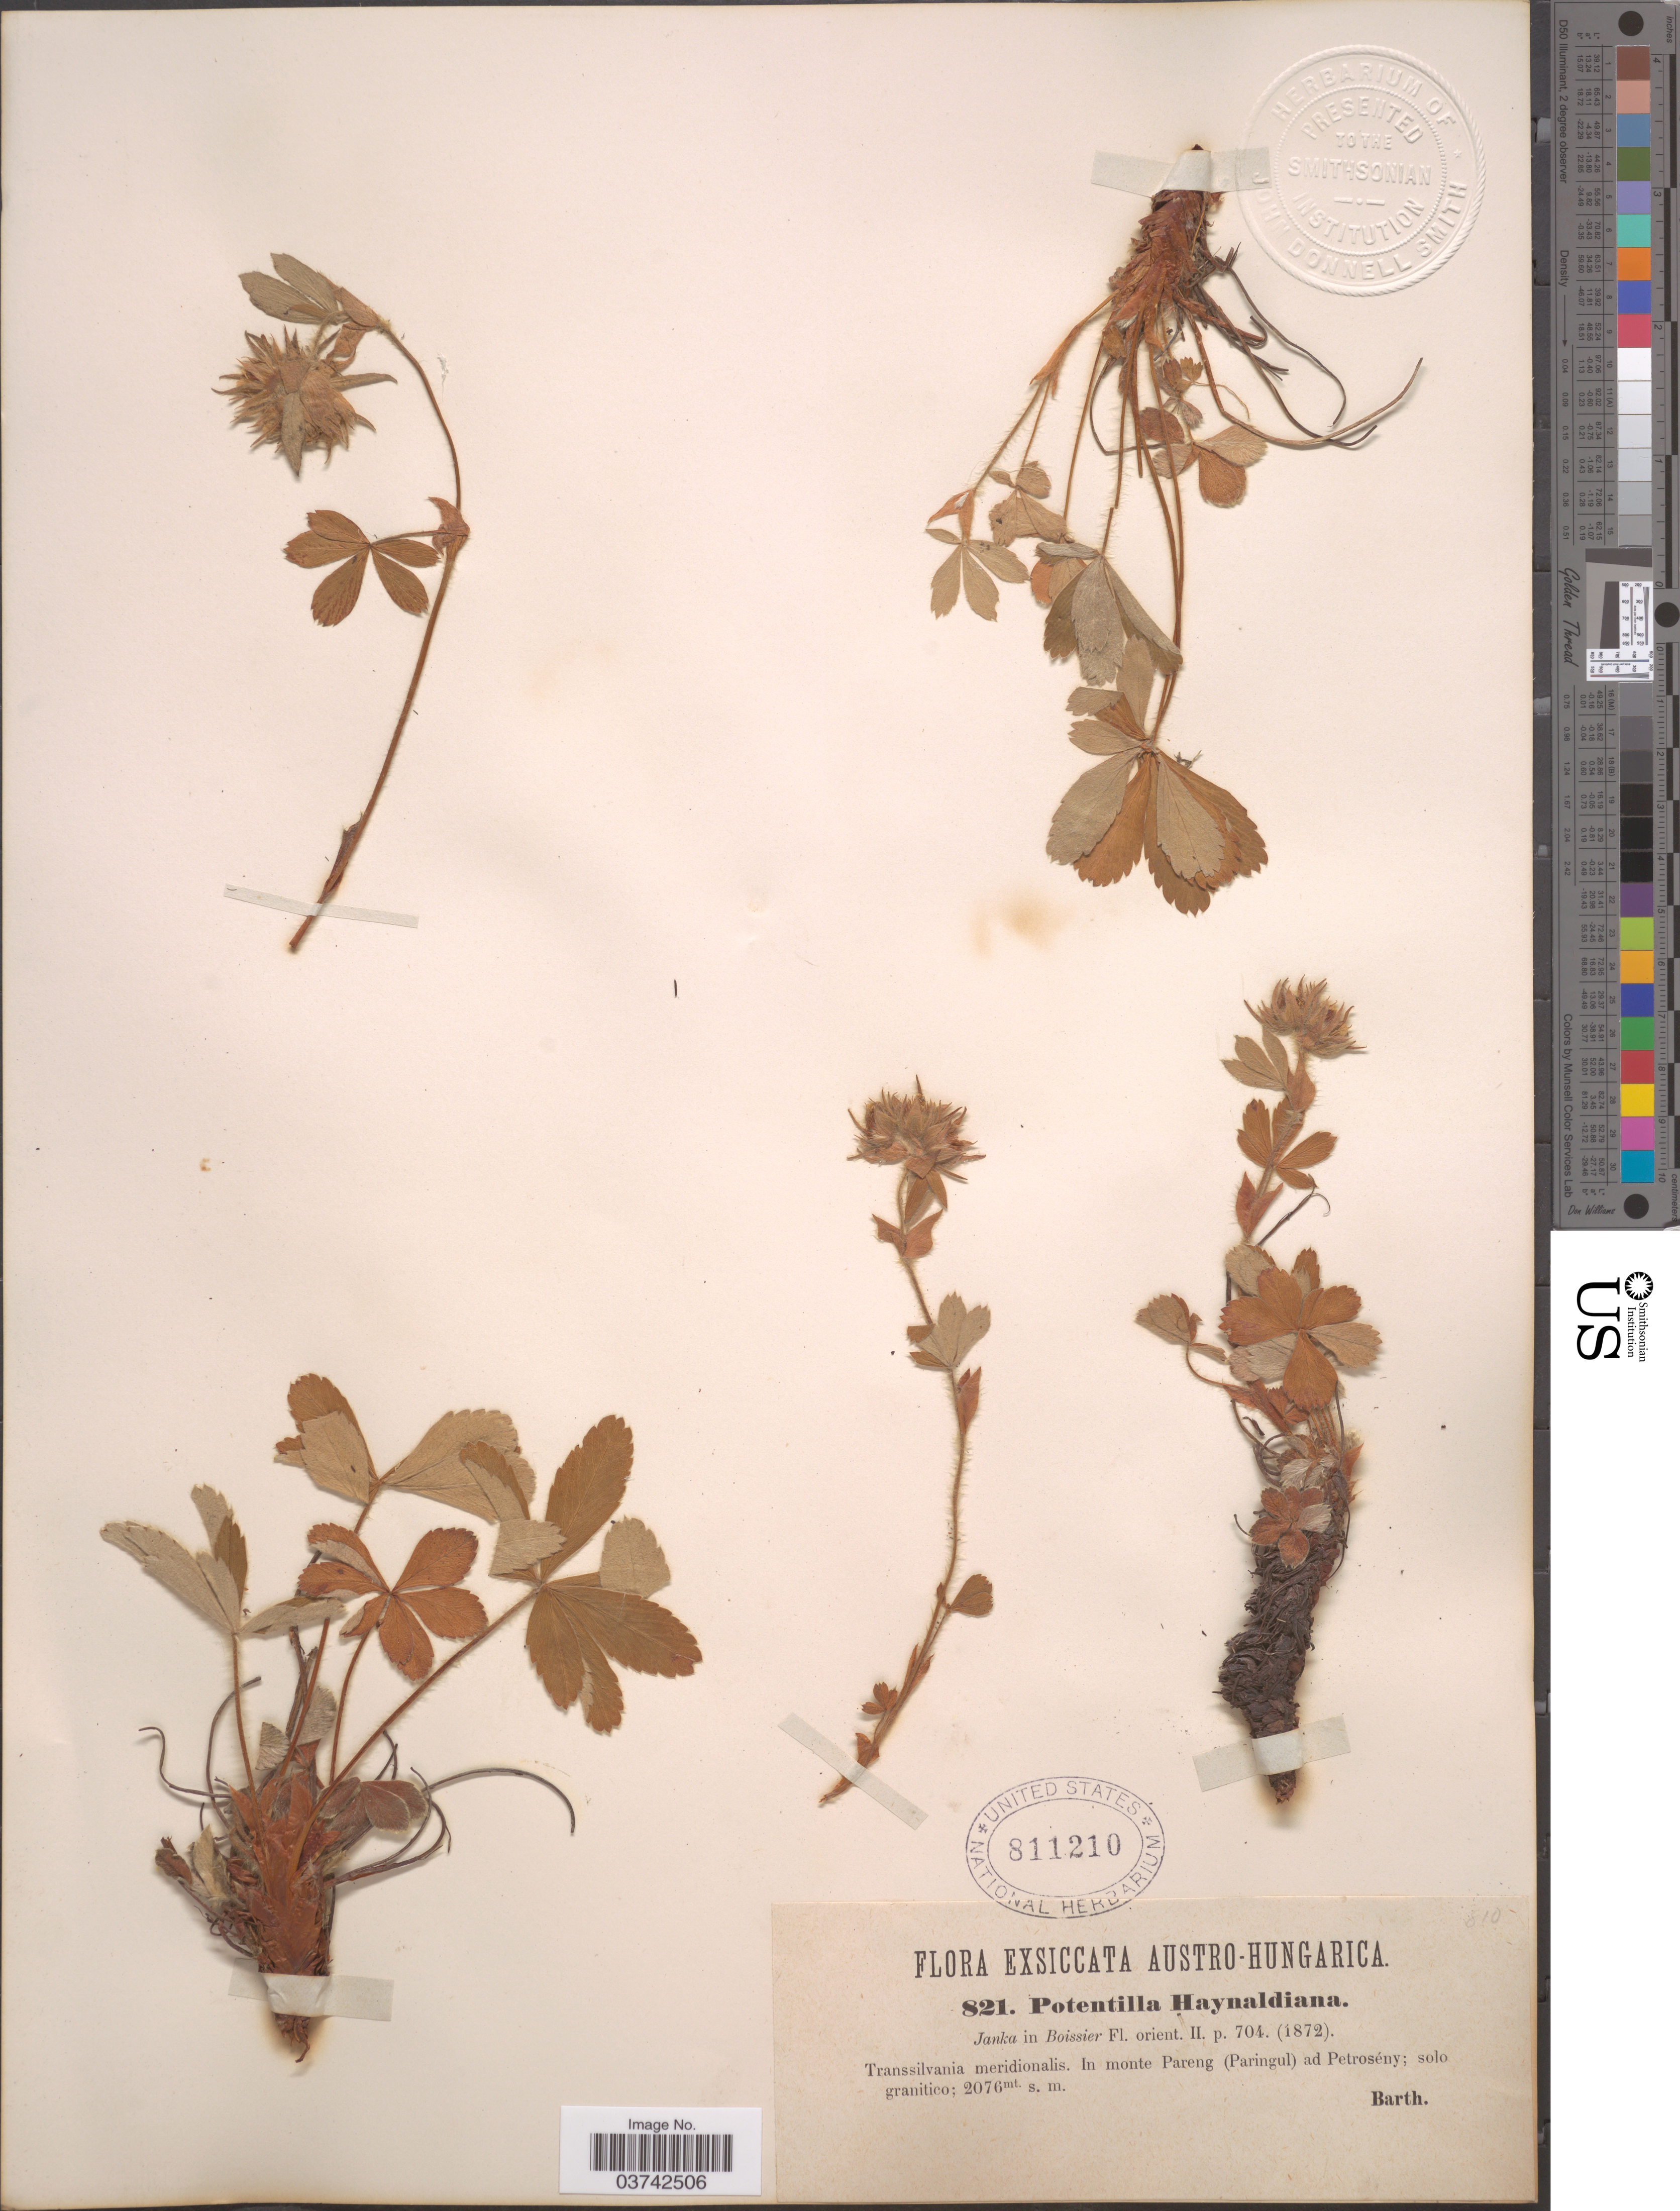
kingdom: Plantae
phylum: Tracheophyta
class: Magnoliopsida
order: Rosales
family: Rosaceae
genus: Potentilla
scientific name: Potentilla haynaldiana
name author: Janka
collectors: Barth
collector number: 821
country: Romania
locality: Austro-Hungarica. Transsilvania meridionalis. In monte Pareng (Paringul) ad Petrosény.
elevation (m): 2076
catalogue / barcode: US 811210